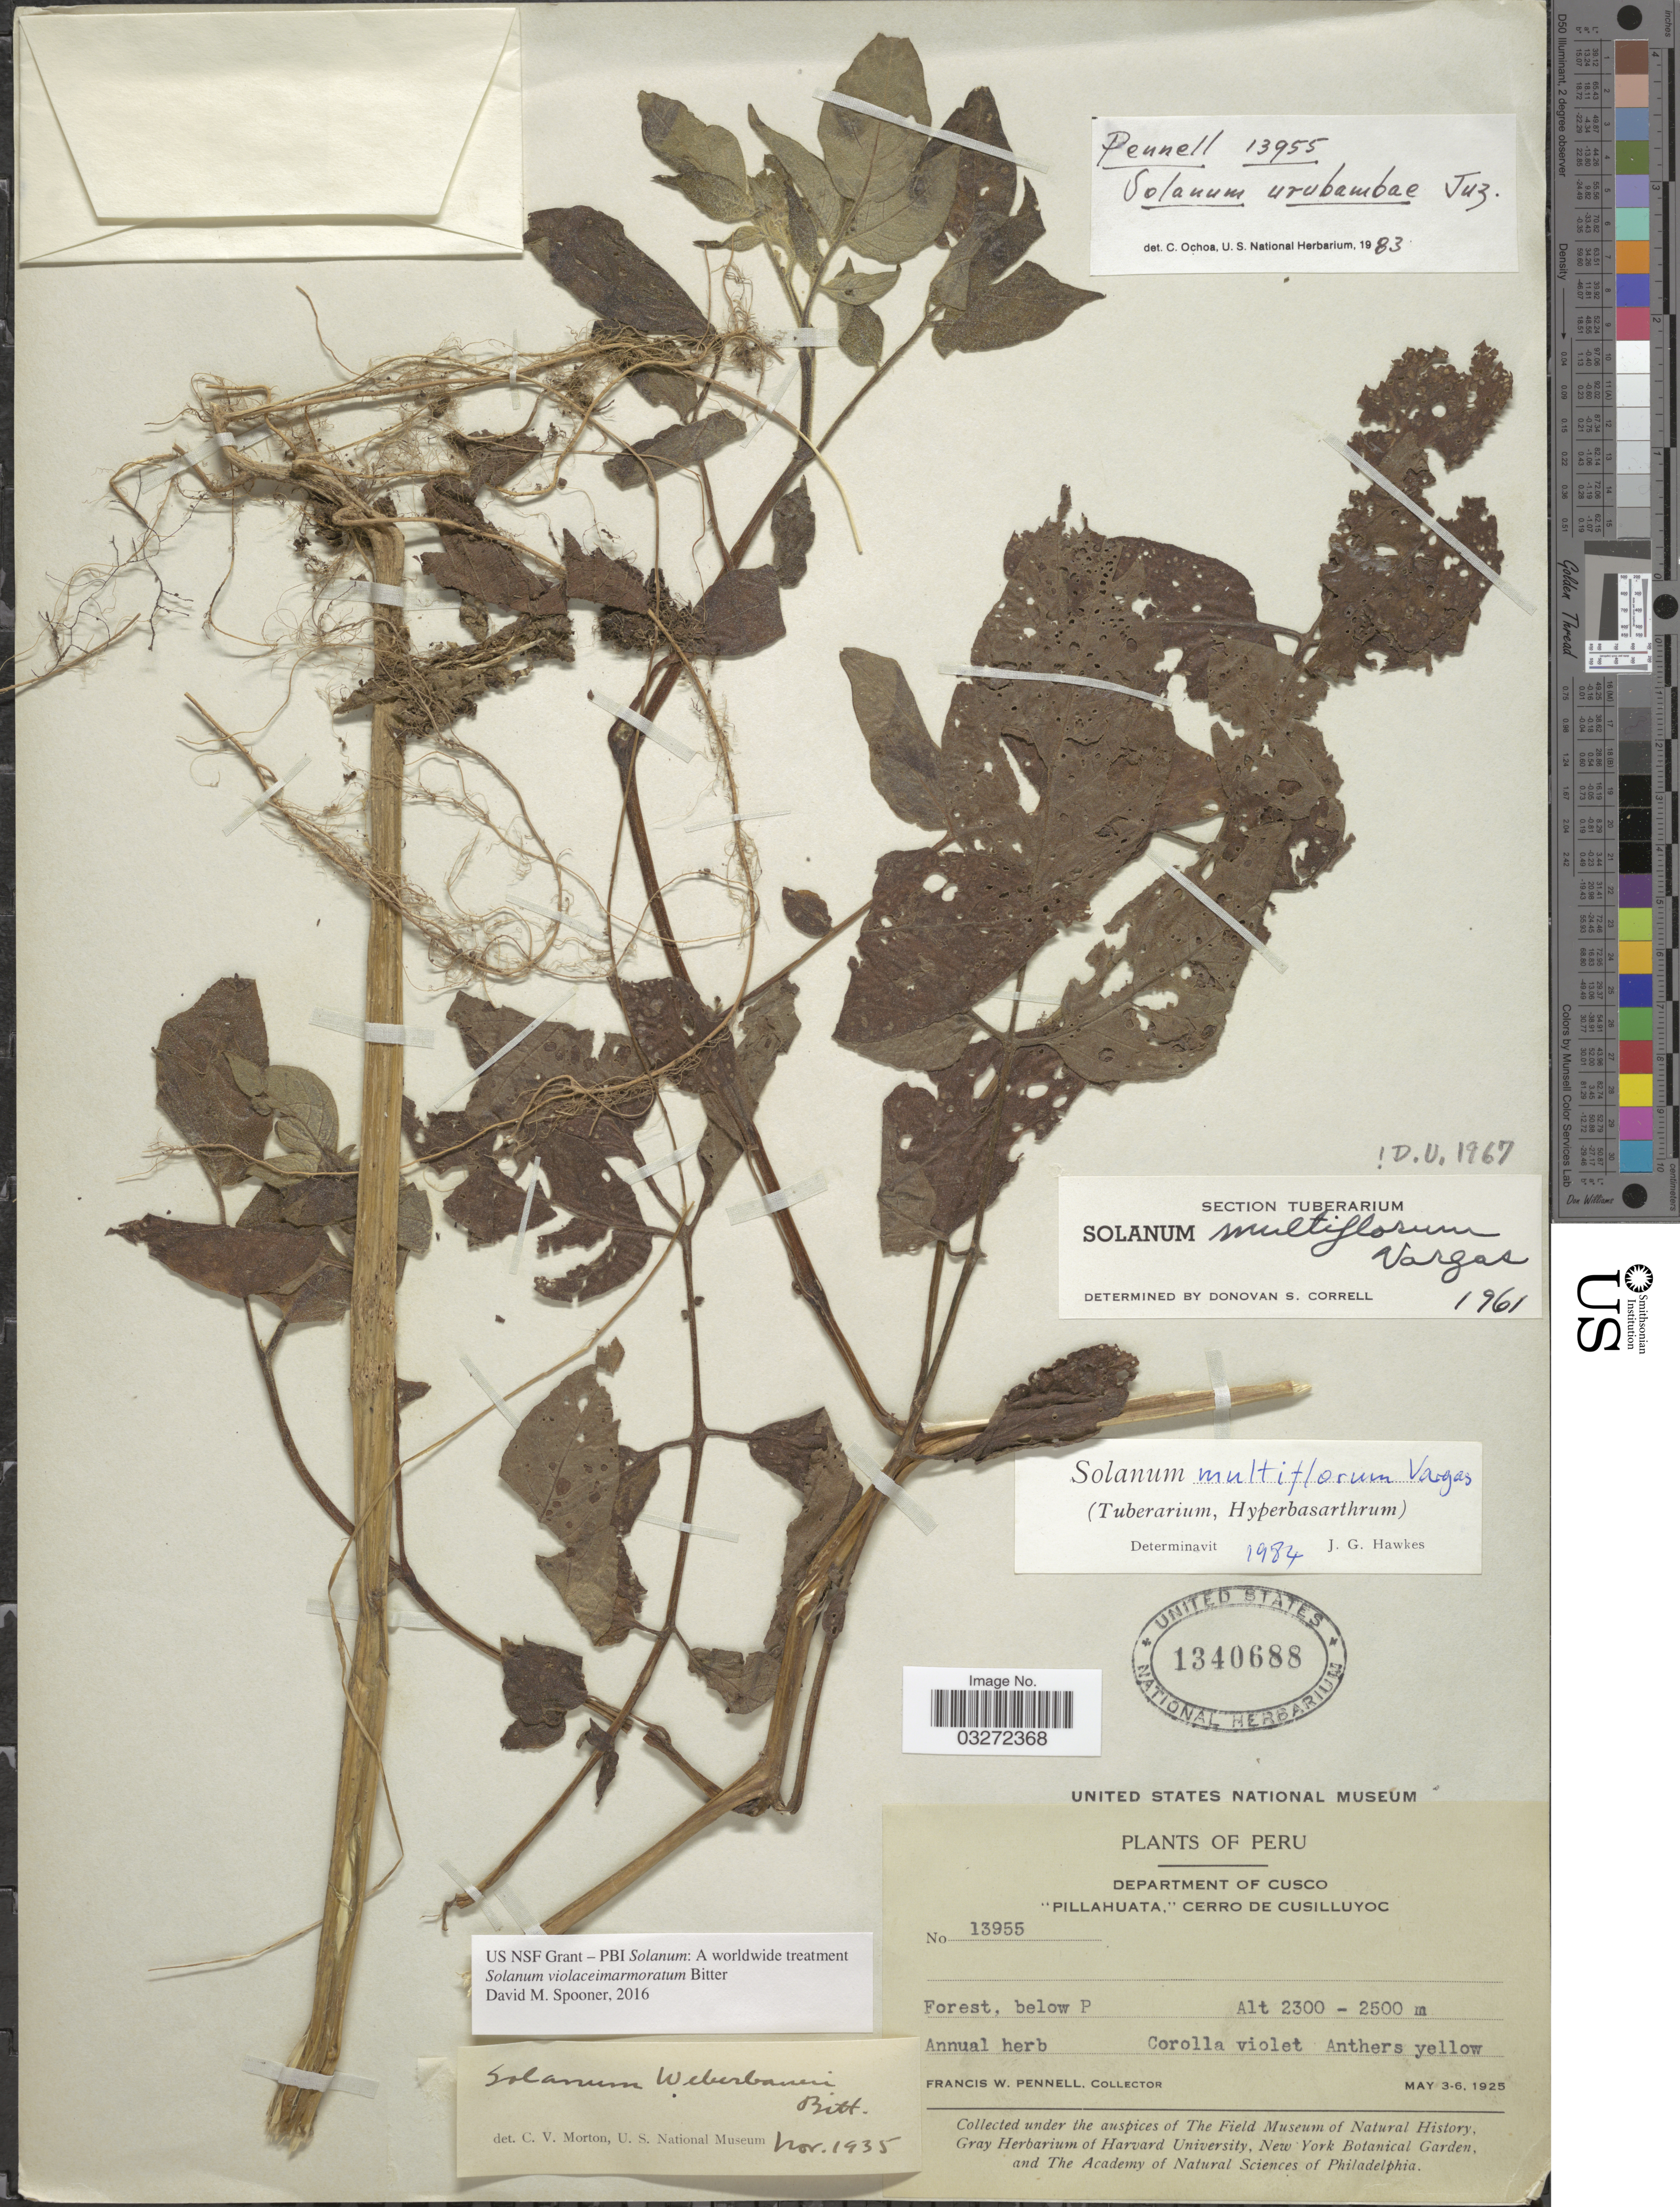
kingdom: Plantae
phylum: Tracheophyta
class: Magnoliopsida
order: Solanales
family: Solanaceae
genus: Solanum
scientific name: Solanum violaceimarmoratum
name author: Bitter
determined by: Spooner, D. M., (PTIS)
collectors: F. W. Pennell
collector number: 13955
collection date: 1925-05-03/1925-05-06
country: Peru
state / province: Cusco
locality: Department of Cusco, "Pillahuata," Cerro de Cusilluyoc.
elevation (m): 2300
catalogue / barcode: US 1340688